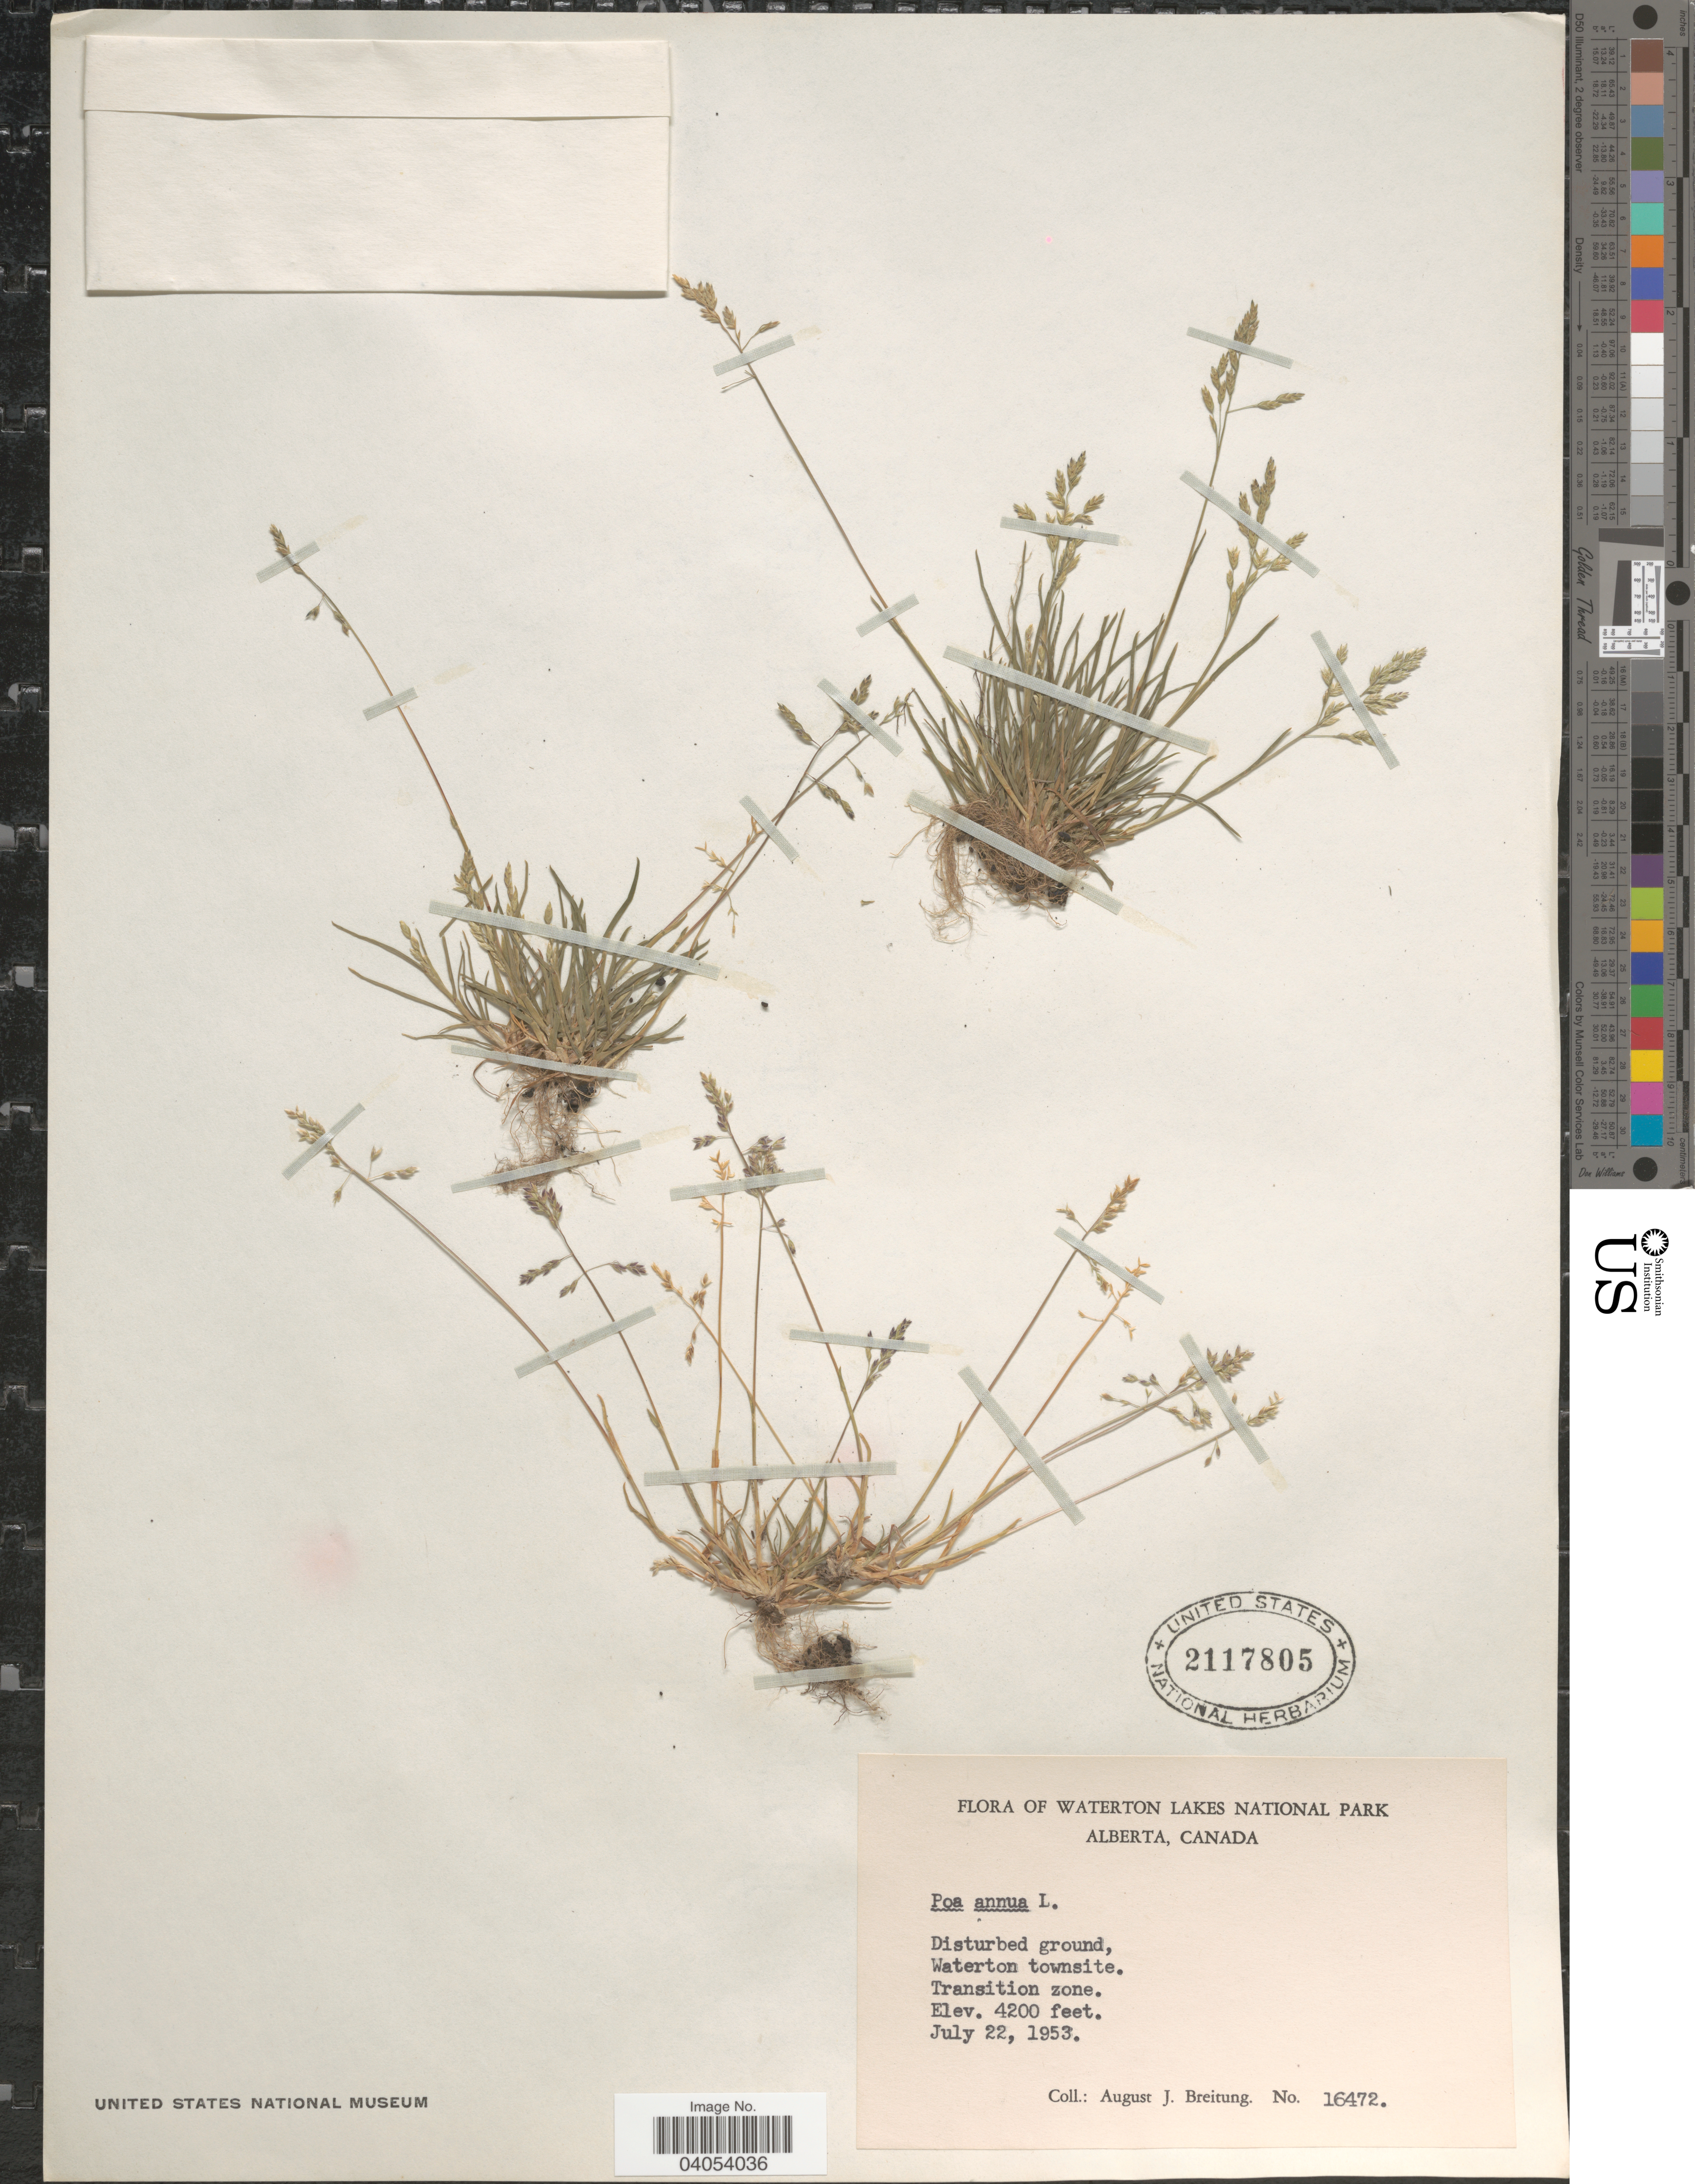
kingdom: Plantae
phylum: Tracheophyta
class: Liliopsida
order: Poales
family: Poaceae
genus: Poa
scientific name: Poa annua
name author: L.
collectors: A. Breitung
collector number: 16472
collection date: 1953-07-22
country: Canada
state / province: Alberta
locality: Waterton Lakes National Park. Waterton townsite. Transition zone.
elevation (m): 1280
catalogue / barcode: US 2117805